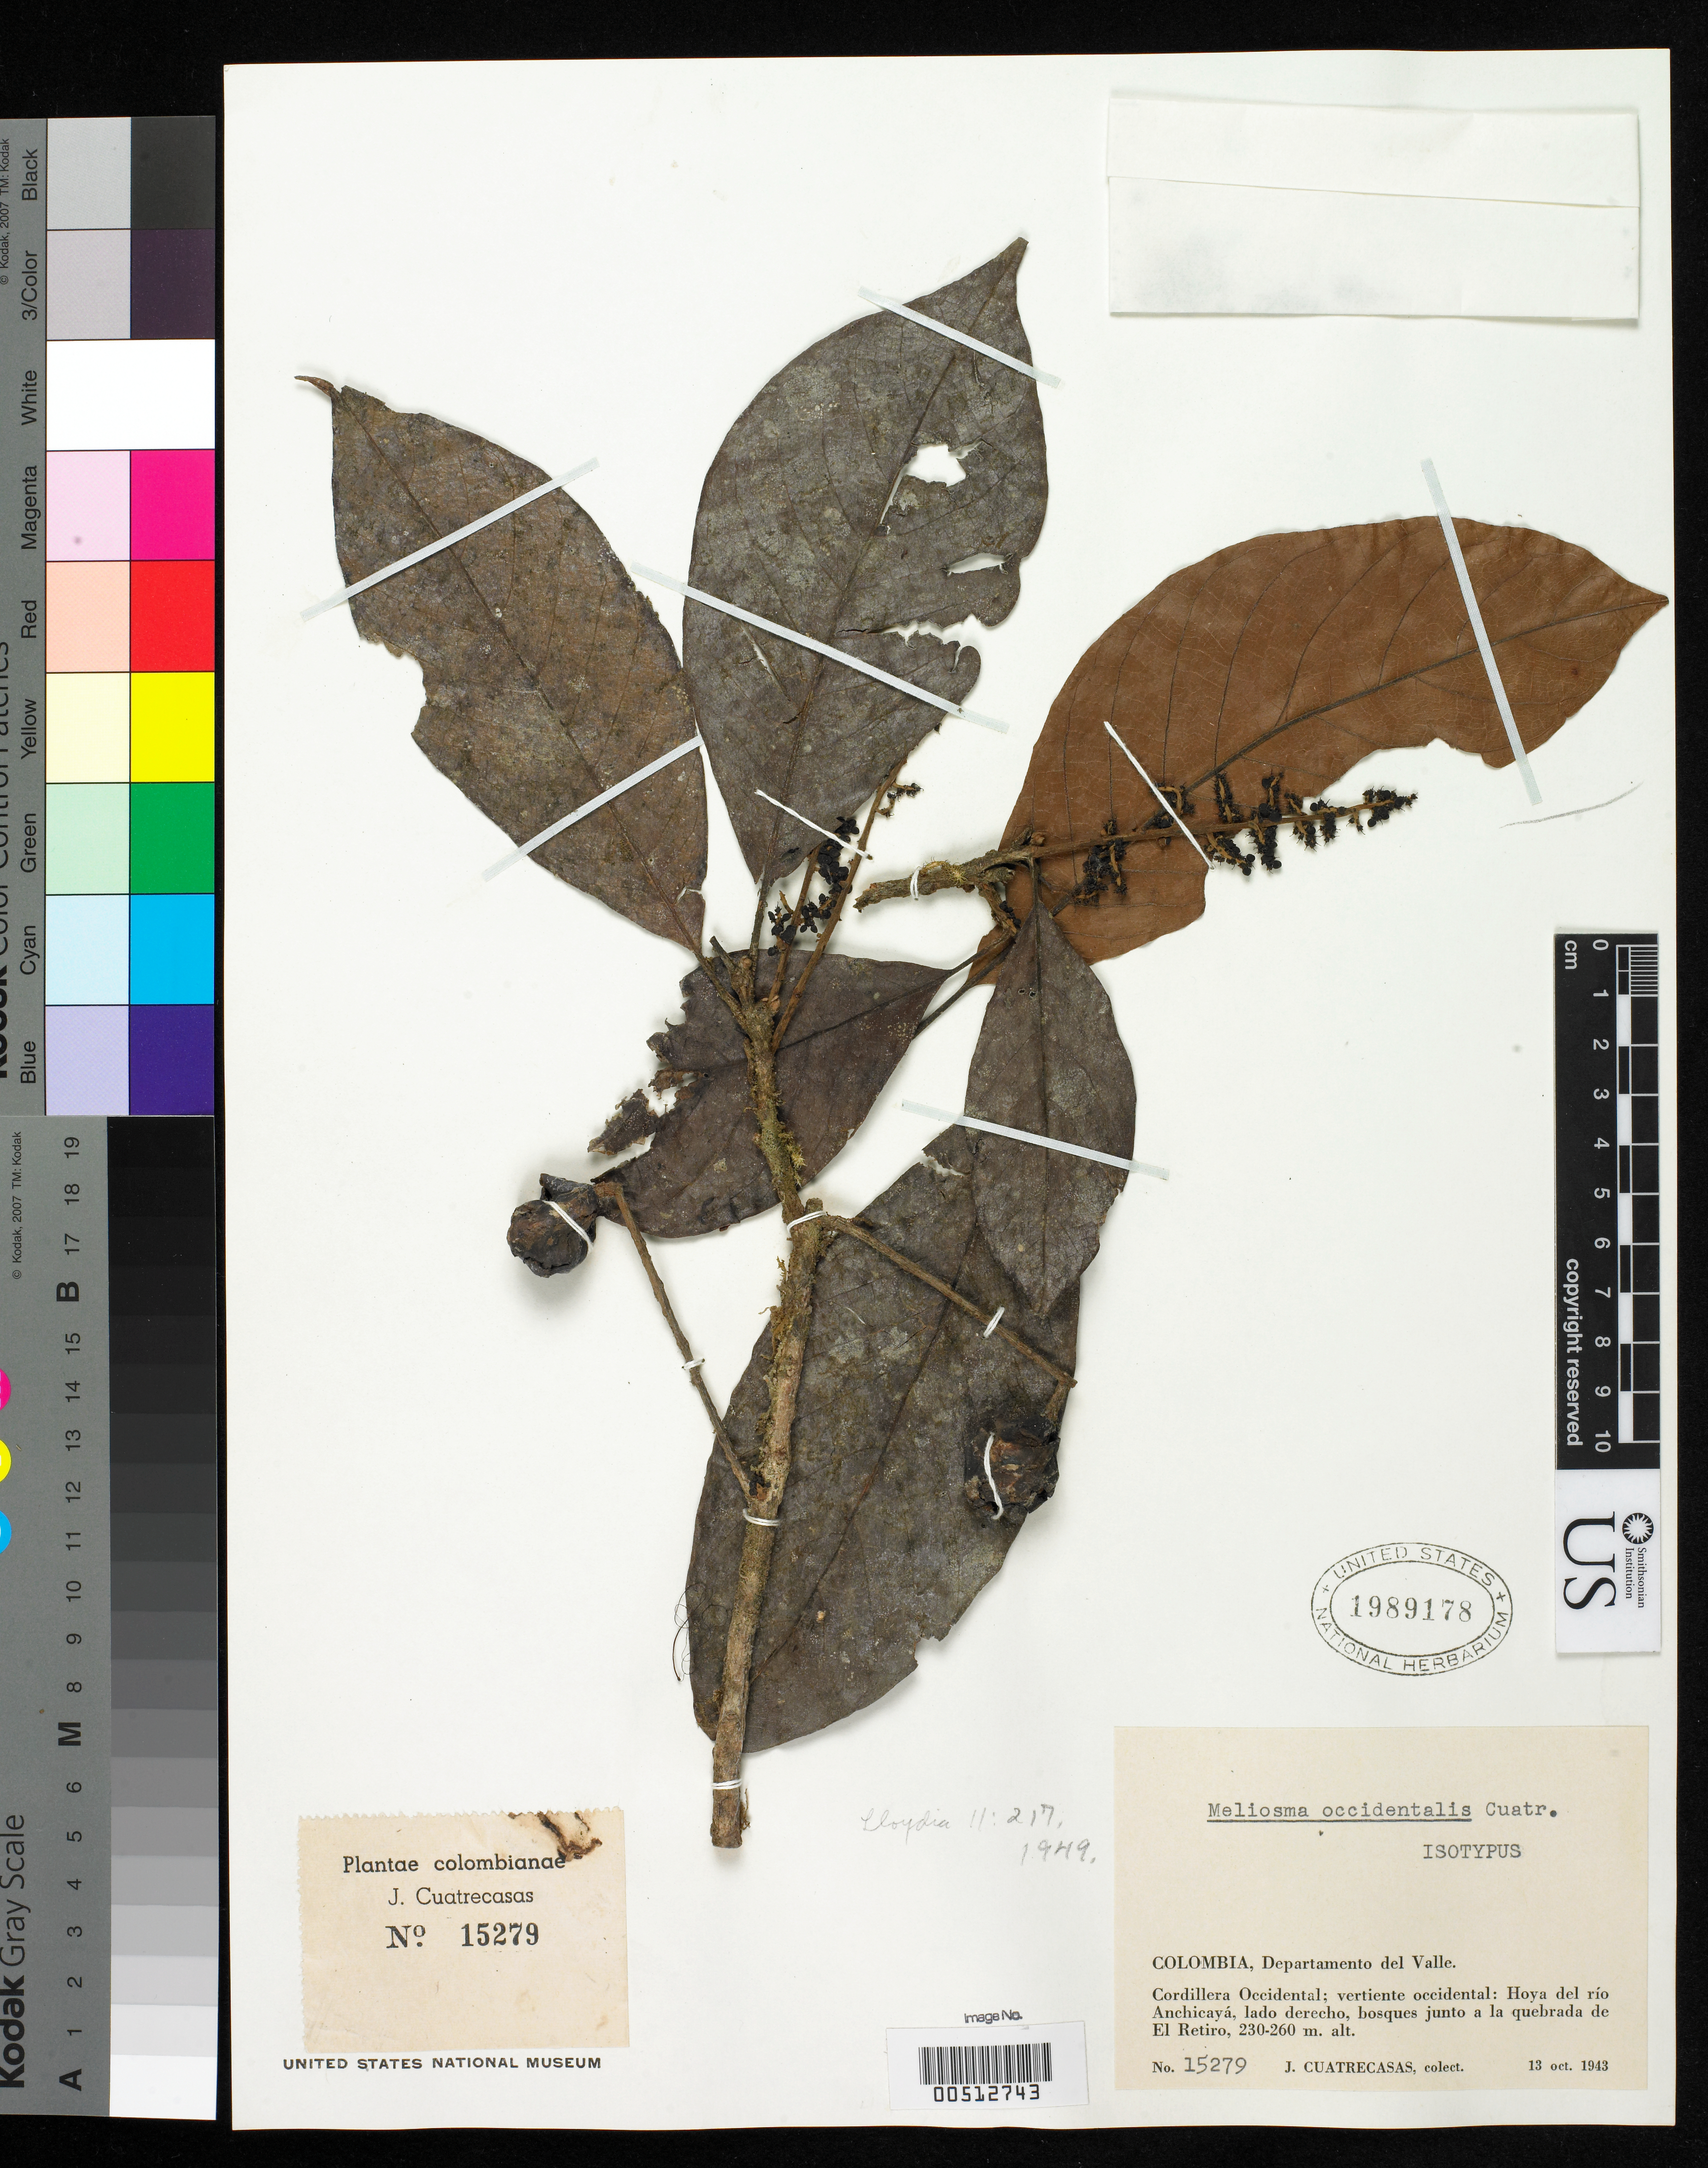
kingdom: Plantae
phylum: Tracheophyta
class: Magnoliopsida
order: Proteales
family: Sabiaceae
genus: Meliosma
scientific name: Meliosma occidentalis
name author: Cuatrec.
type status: Isotype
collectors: J. Cuatrecasas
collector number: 15279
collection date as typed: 13 Oct 1943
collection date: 1943-10-13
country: Colombia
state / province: Valle del Cauca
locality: Cordillera Occidental, Vertiente Occidental, Hoya del Rio Anchucayo, Lado Derecho.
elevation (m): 230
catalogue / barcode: US 1989178